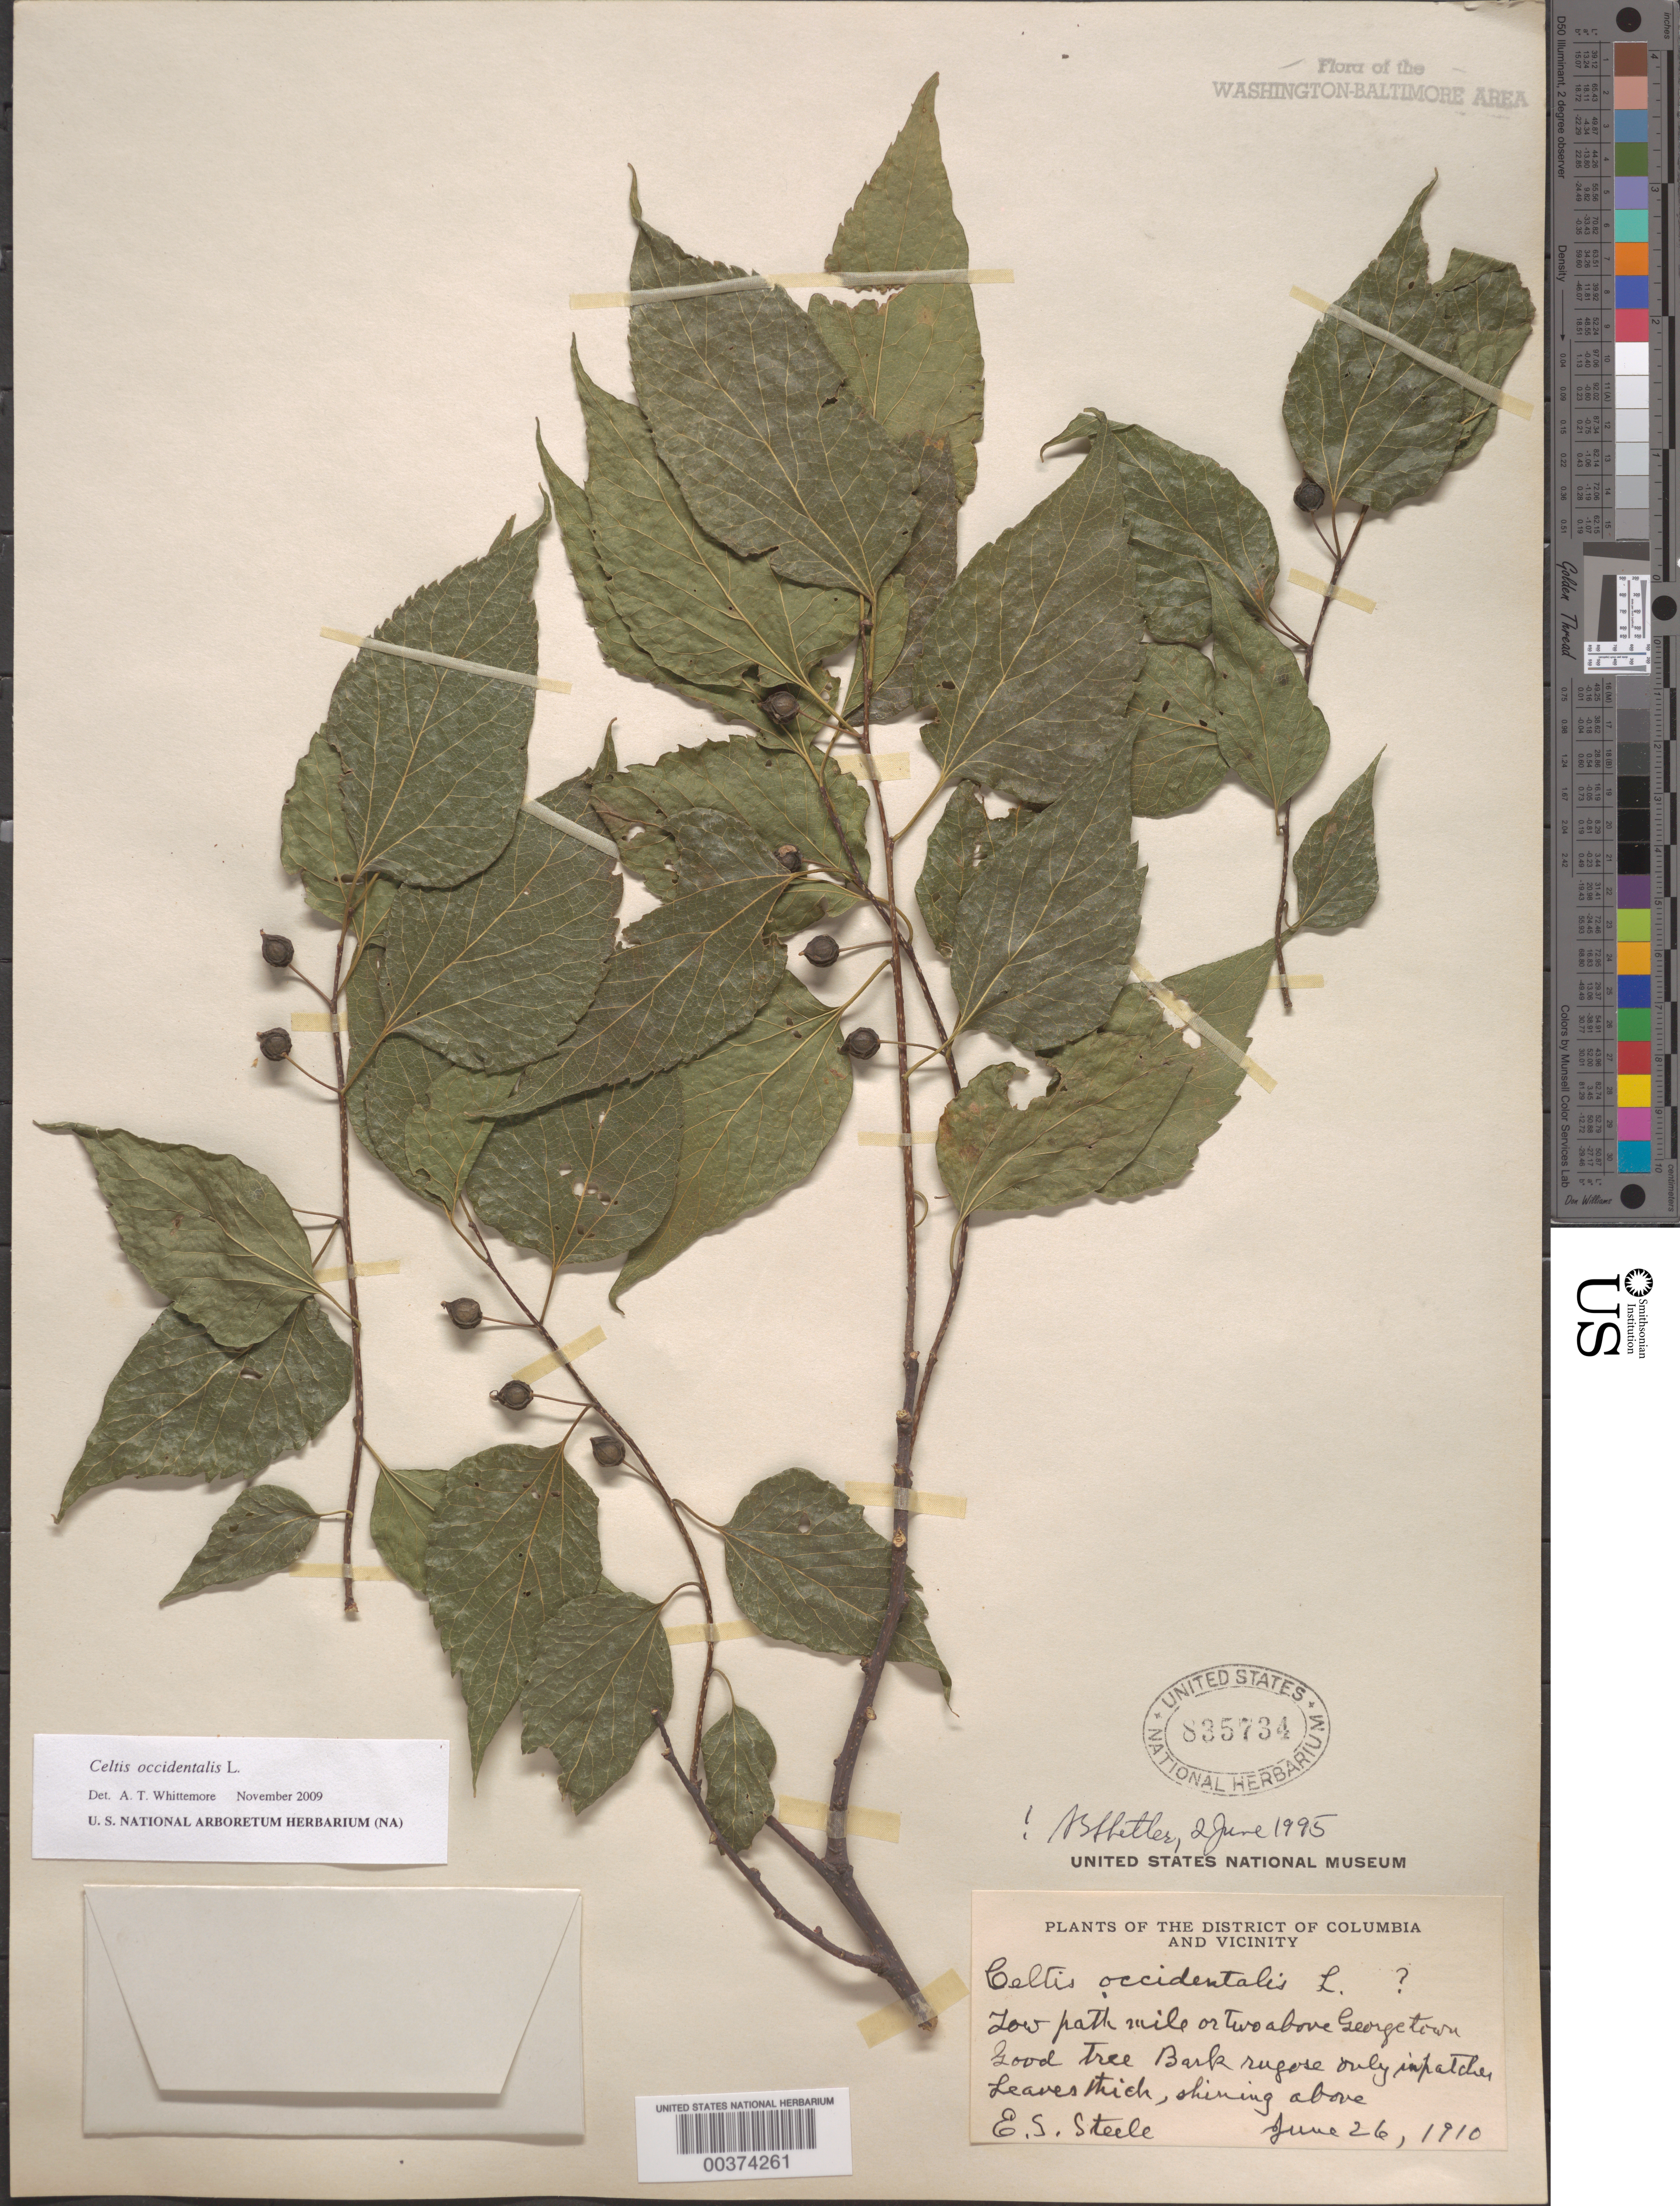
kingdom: Plantae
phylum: Tracheophyta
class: Magnoliopsida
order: Rosales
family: Cannabaceae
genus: Celtis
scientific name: Celtis occidentalis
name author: L.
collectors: E. Steele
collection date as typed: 26 Jun 1910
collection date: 1910-06-26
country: United States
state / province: District of Columbia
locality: C. and O. Canal Towpath above Georgetown C. and O. Canal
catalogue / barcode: US 835734